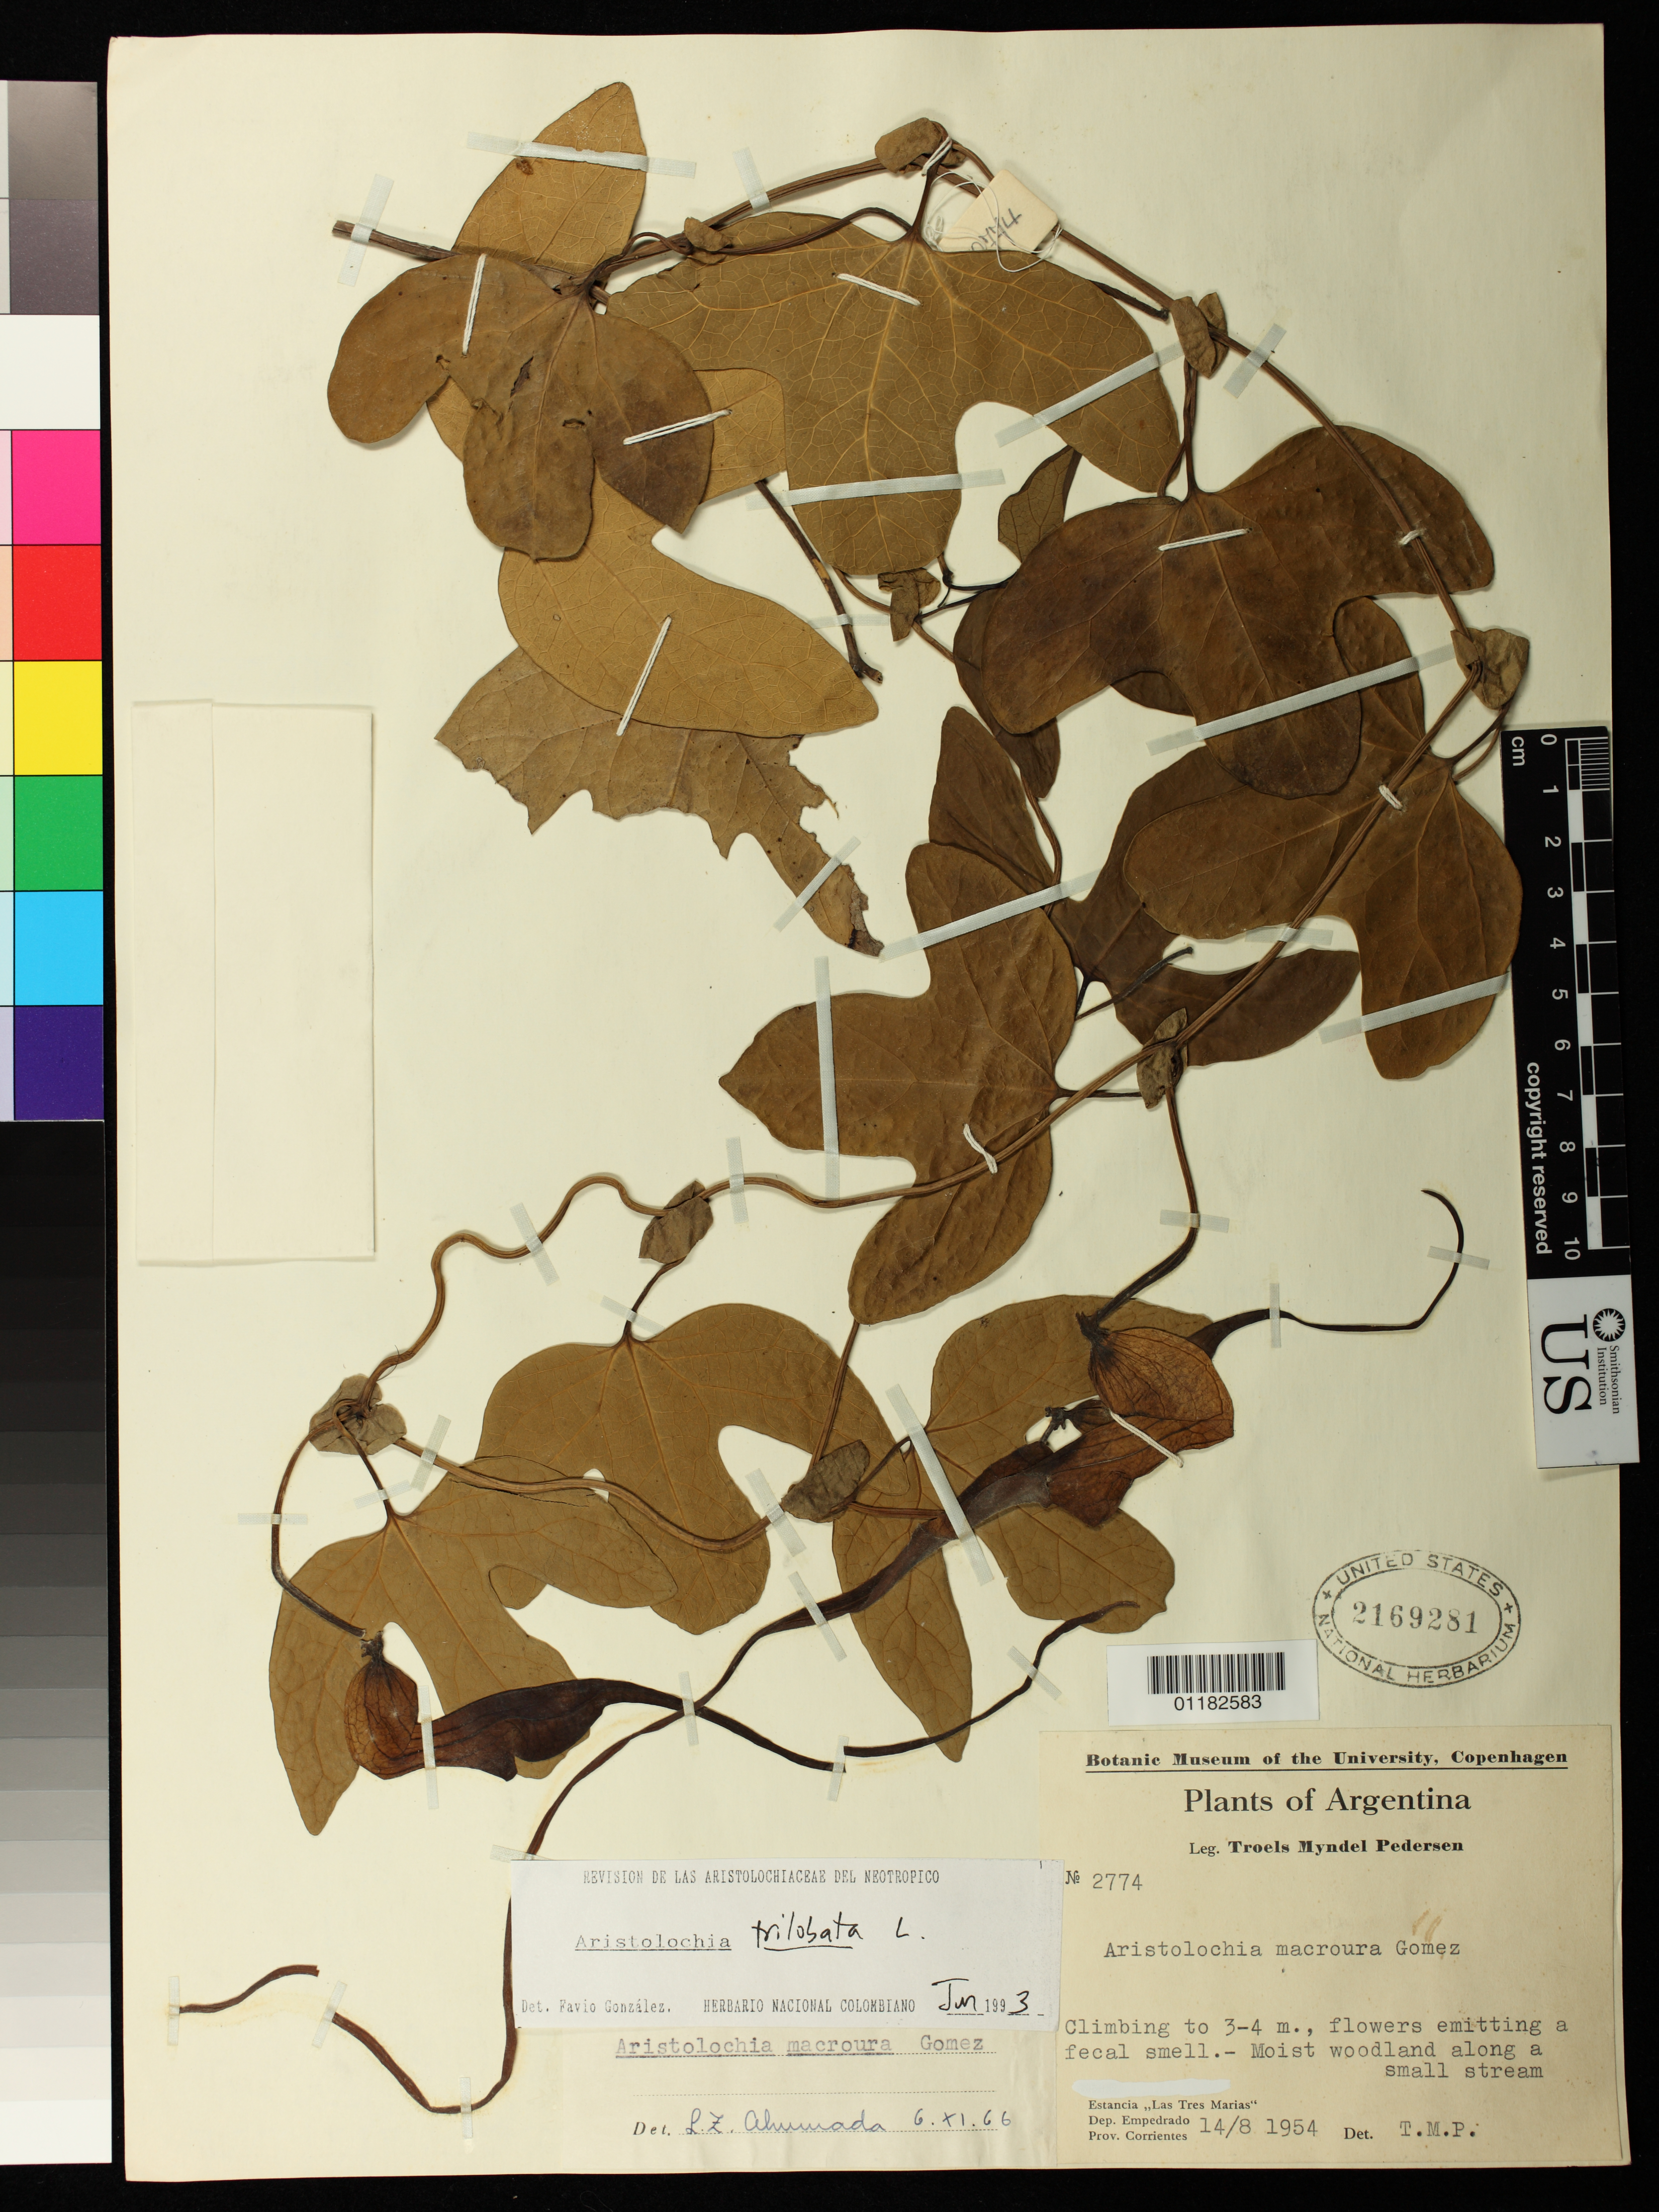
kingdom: Plantae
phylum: Tracheophyta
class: Magnoliopsida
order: Piperales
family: Aristolochiaceae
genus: Aristolochia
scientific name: Aristolochia trilobata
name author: L.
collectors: T. M. Pedersen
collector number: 2774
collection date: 1954-08-14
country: Argentina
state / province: Corrientes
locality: Estancia "Las Tres Marias" Dept. Empedrado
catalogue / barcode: US 2169281